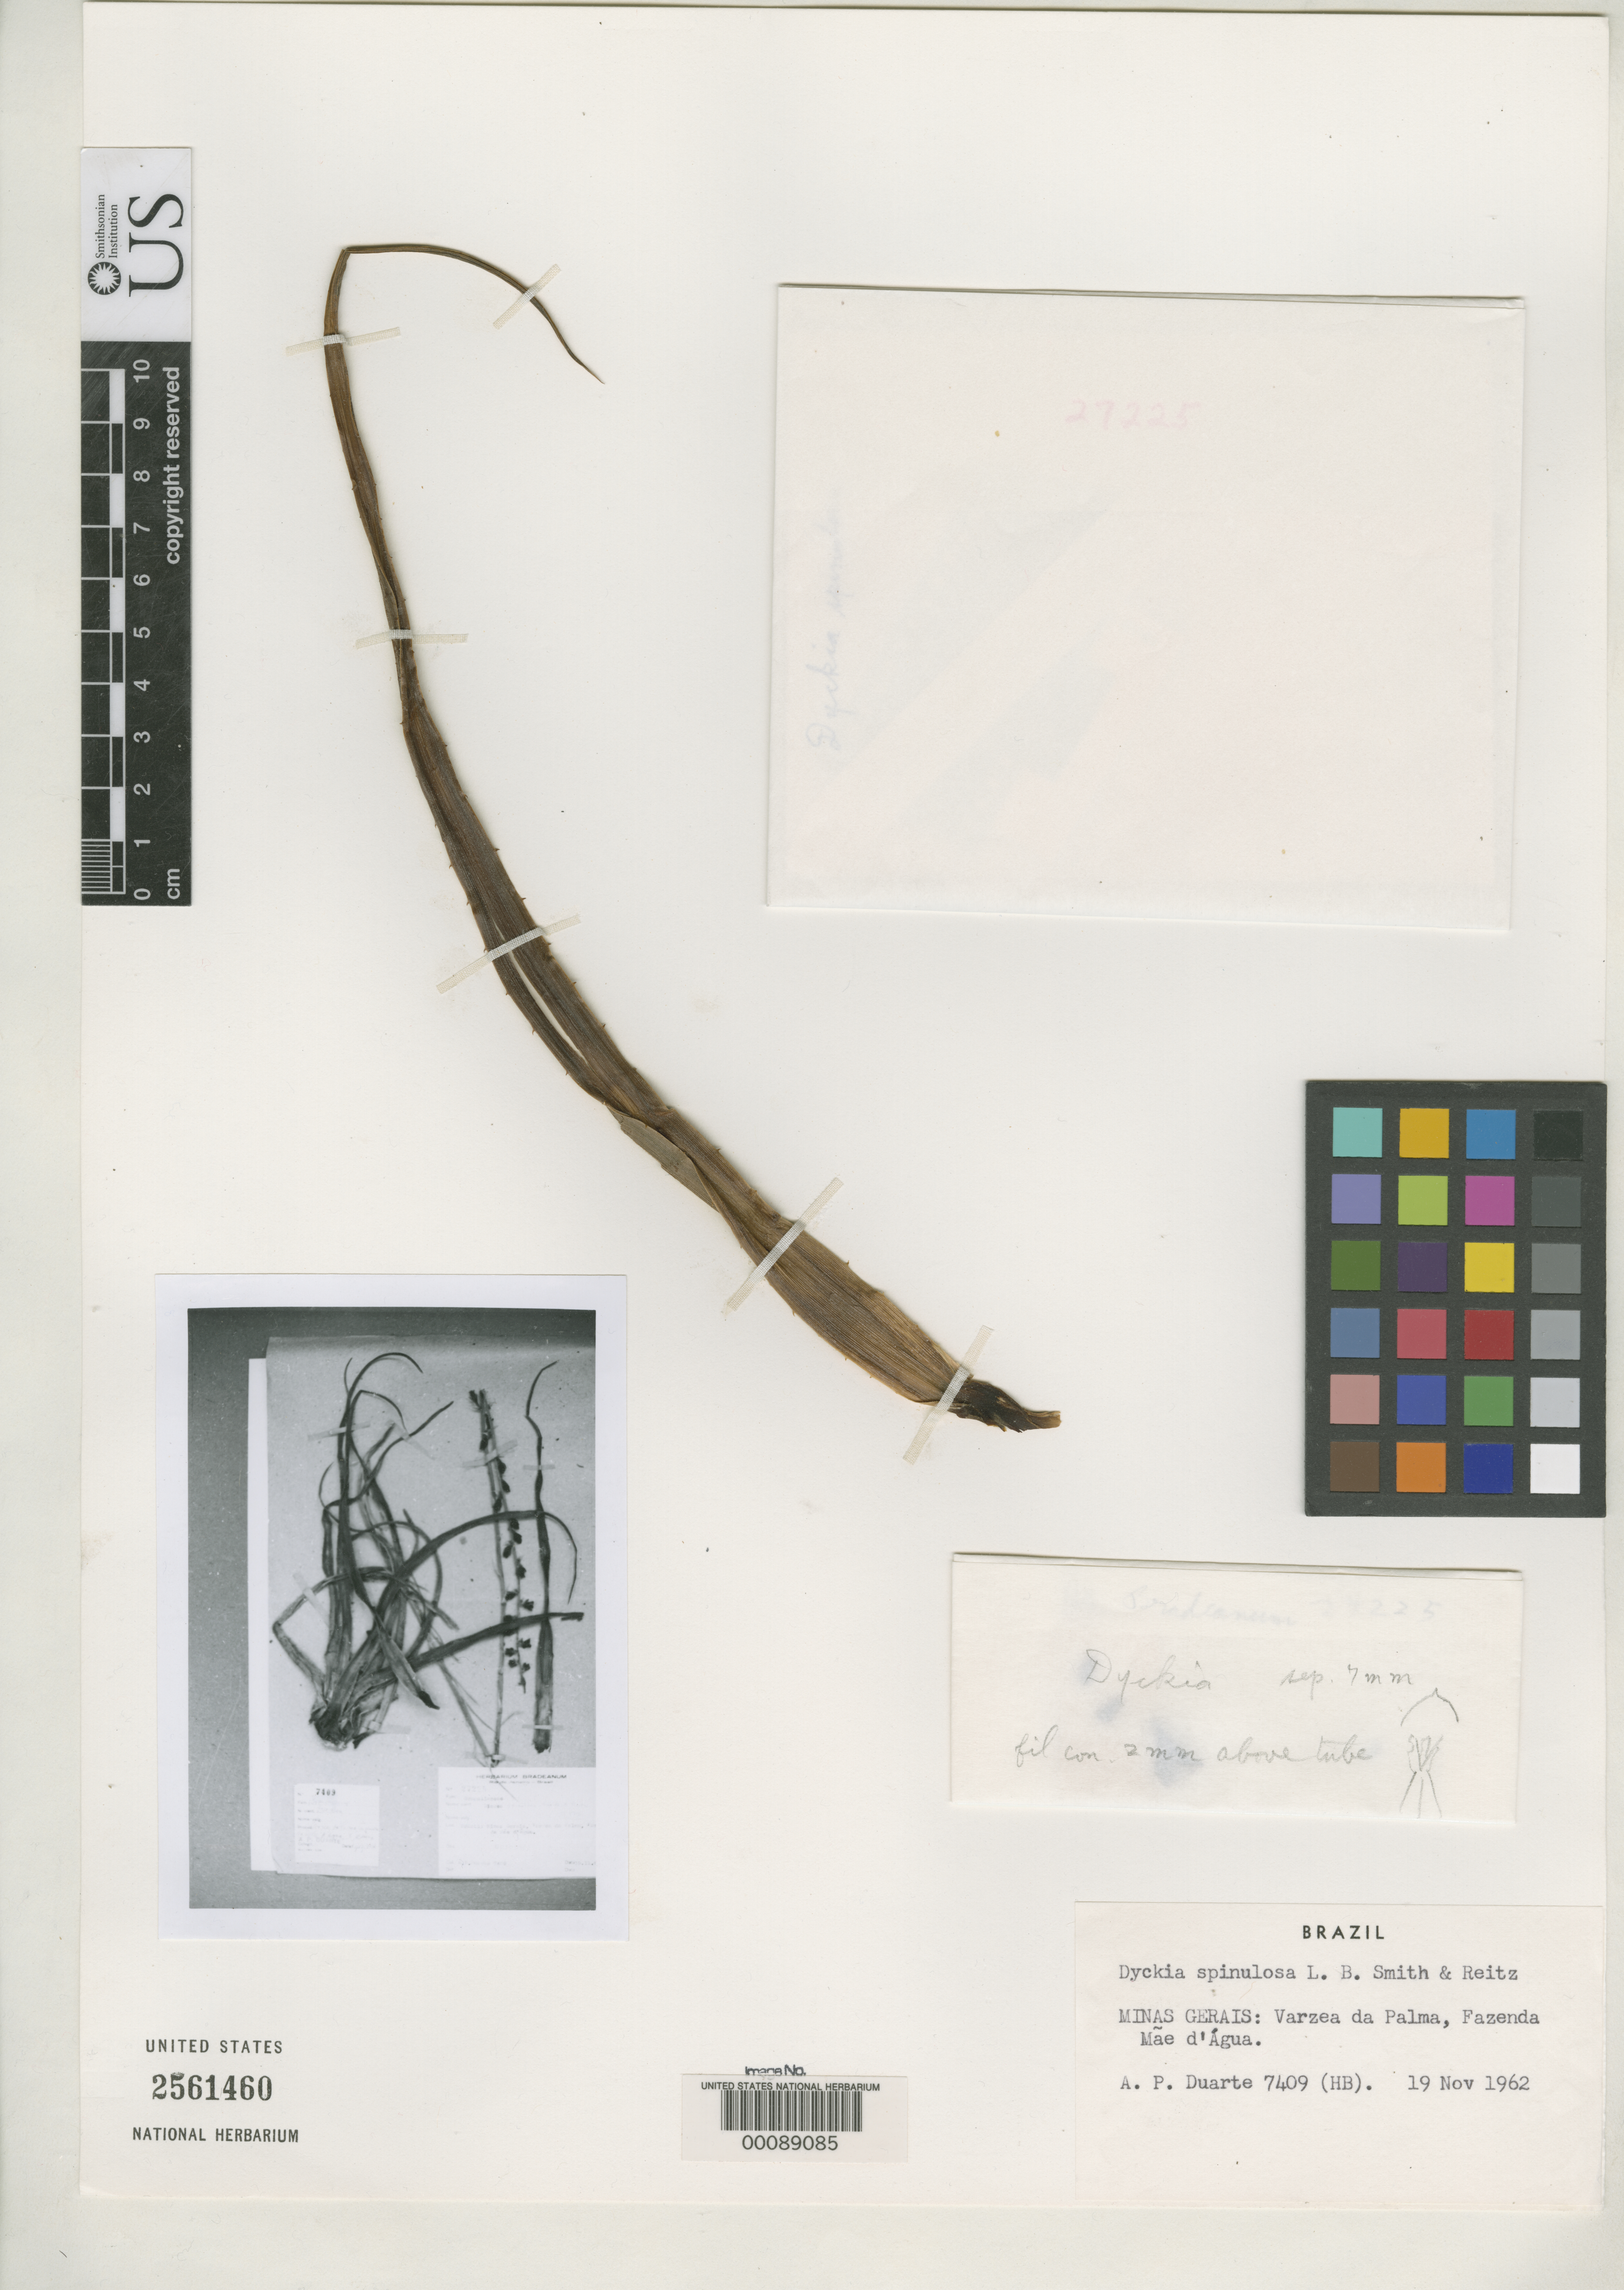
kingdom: Plantae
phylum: Tracheophyta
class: Liliopsida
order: Poales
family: Bromeliaceae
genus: Dyckia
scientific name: Dyckia spinulosa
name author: L.B. Sm. & Reitz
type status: Isotype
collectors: A. P. Duarte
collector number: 7409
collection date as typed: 19 Nov 1962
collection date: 1962-11-19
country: Brazil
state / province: Minas Gerais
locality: Varzea da Palma, Fazenda Mae d'Agua.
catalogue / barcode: US 2561460